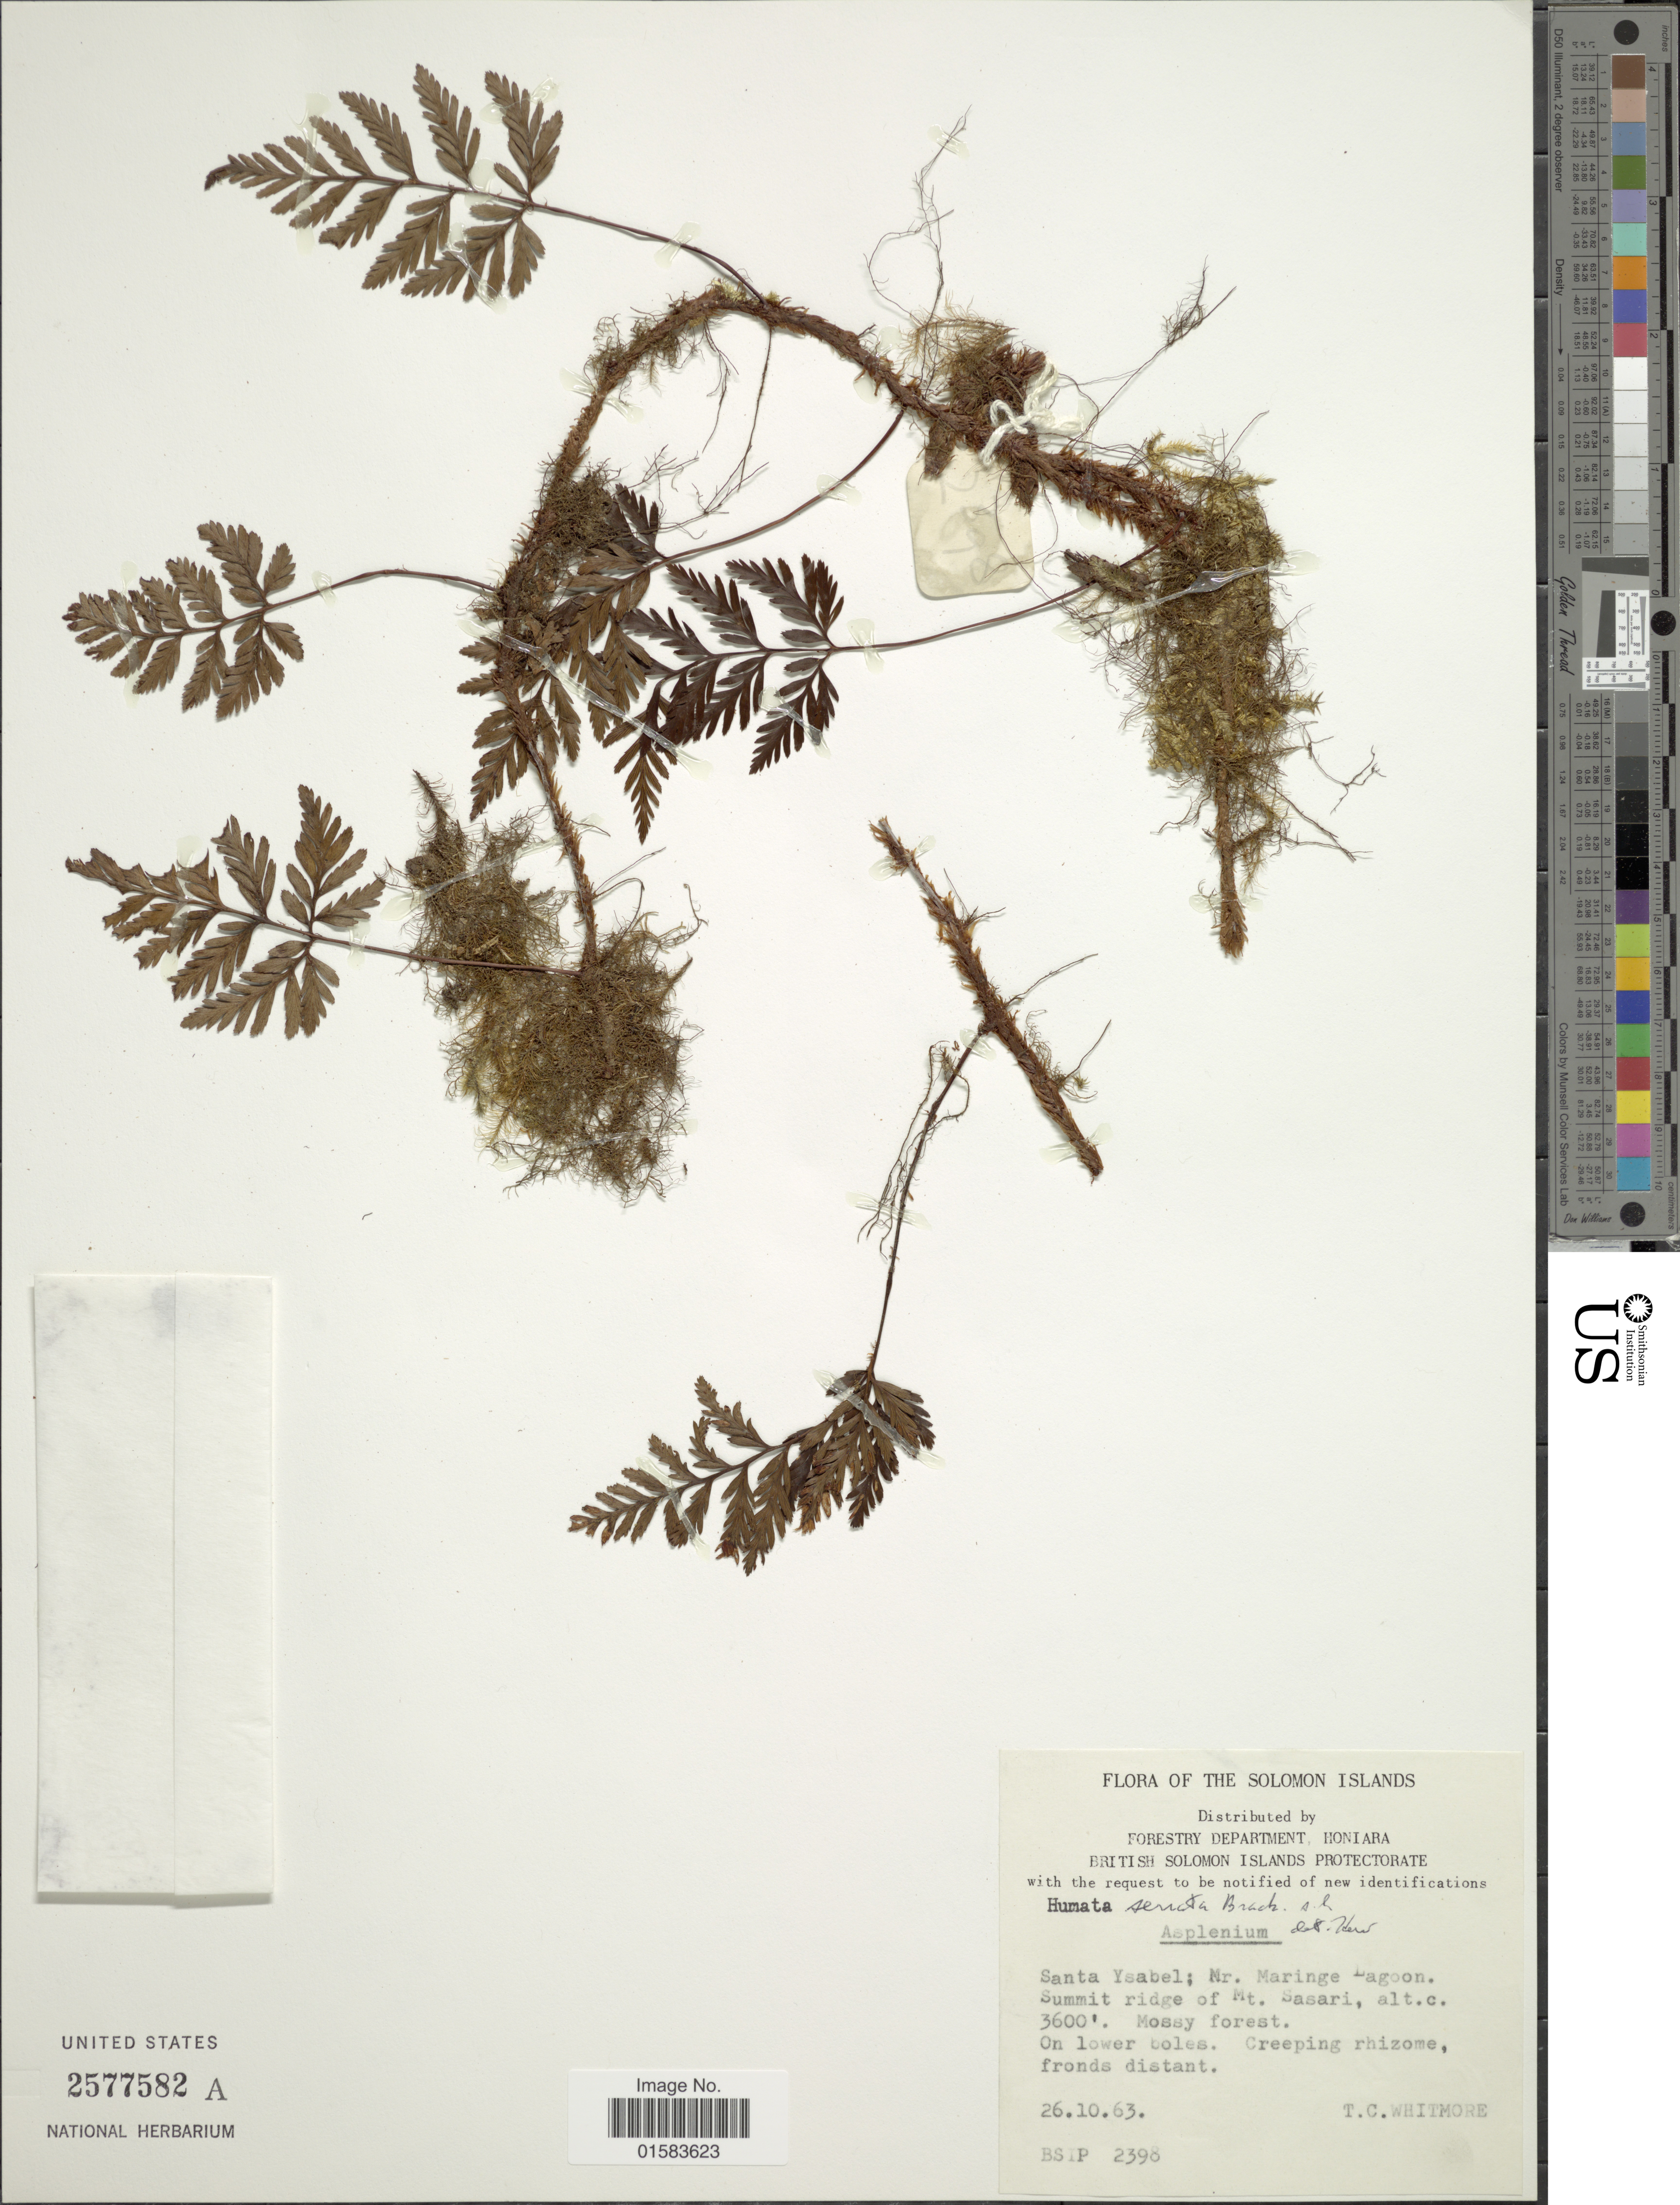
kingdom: Plantae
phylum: Tracheophyta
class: Polypodiopsida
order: Polypodiales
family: Davalliaceae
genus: Davallia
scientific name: Davallia repens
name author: (L. f.) Kuhn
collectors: T. C. Whitmore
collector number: BSIP 2398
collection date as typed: Transcribed d/m/y: 26/10/63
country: Solomon Islands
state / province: Solomon Islands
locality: Santa Ysabel:Nr. Maringe Dagoon , Summit ridge of Mt. Sasari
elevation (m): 1097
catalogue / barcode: US 2577582A